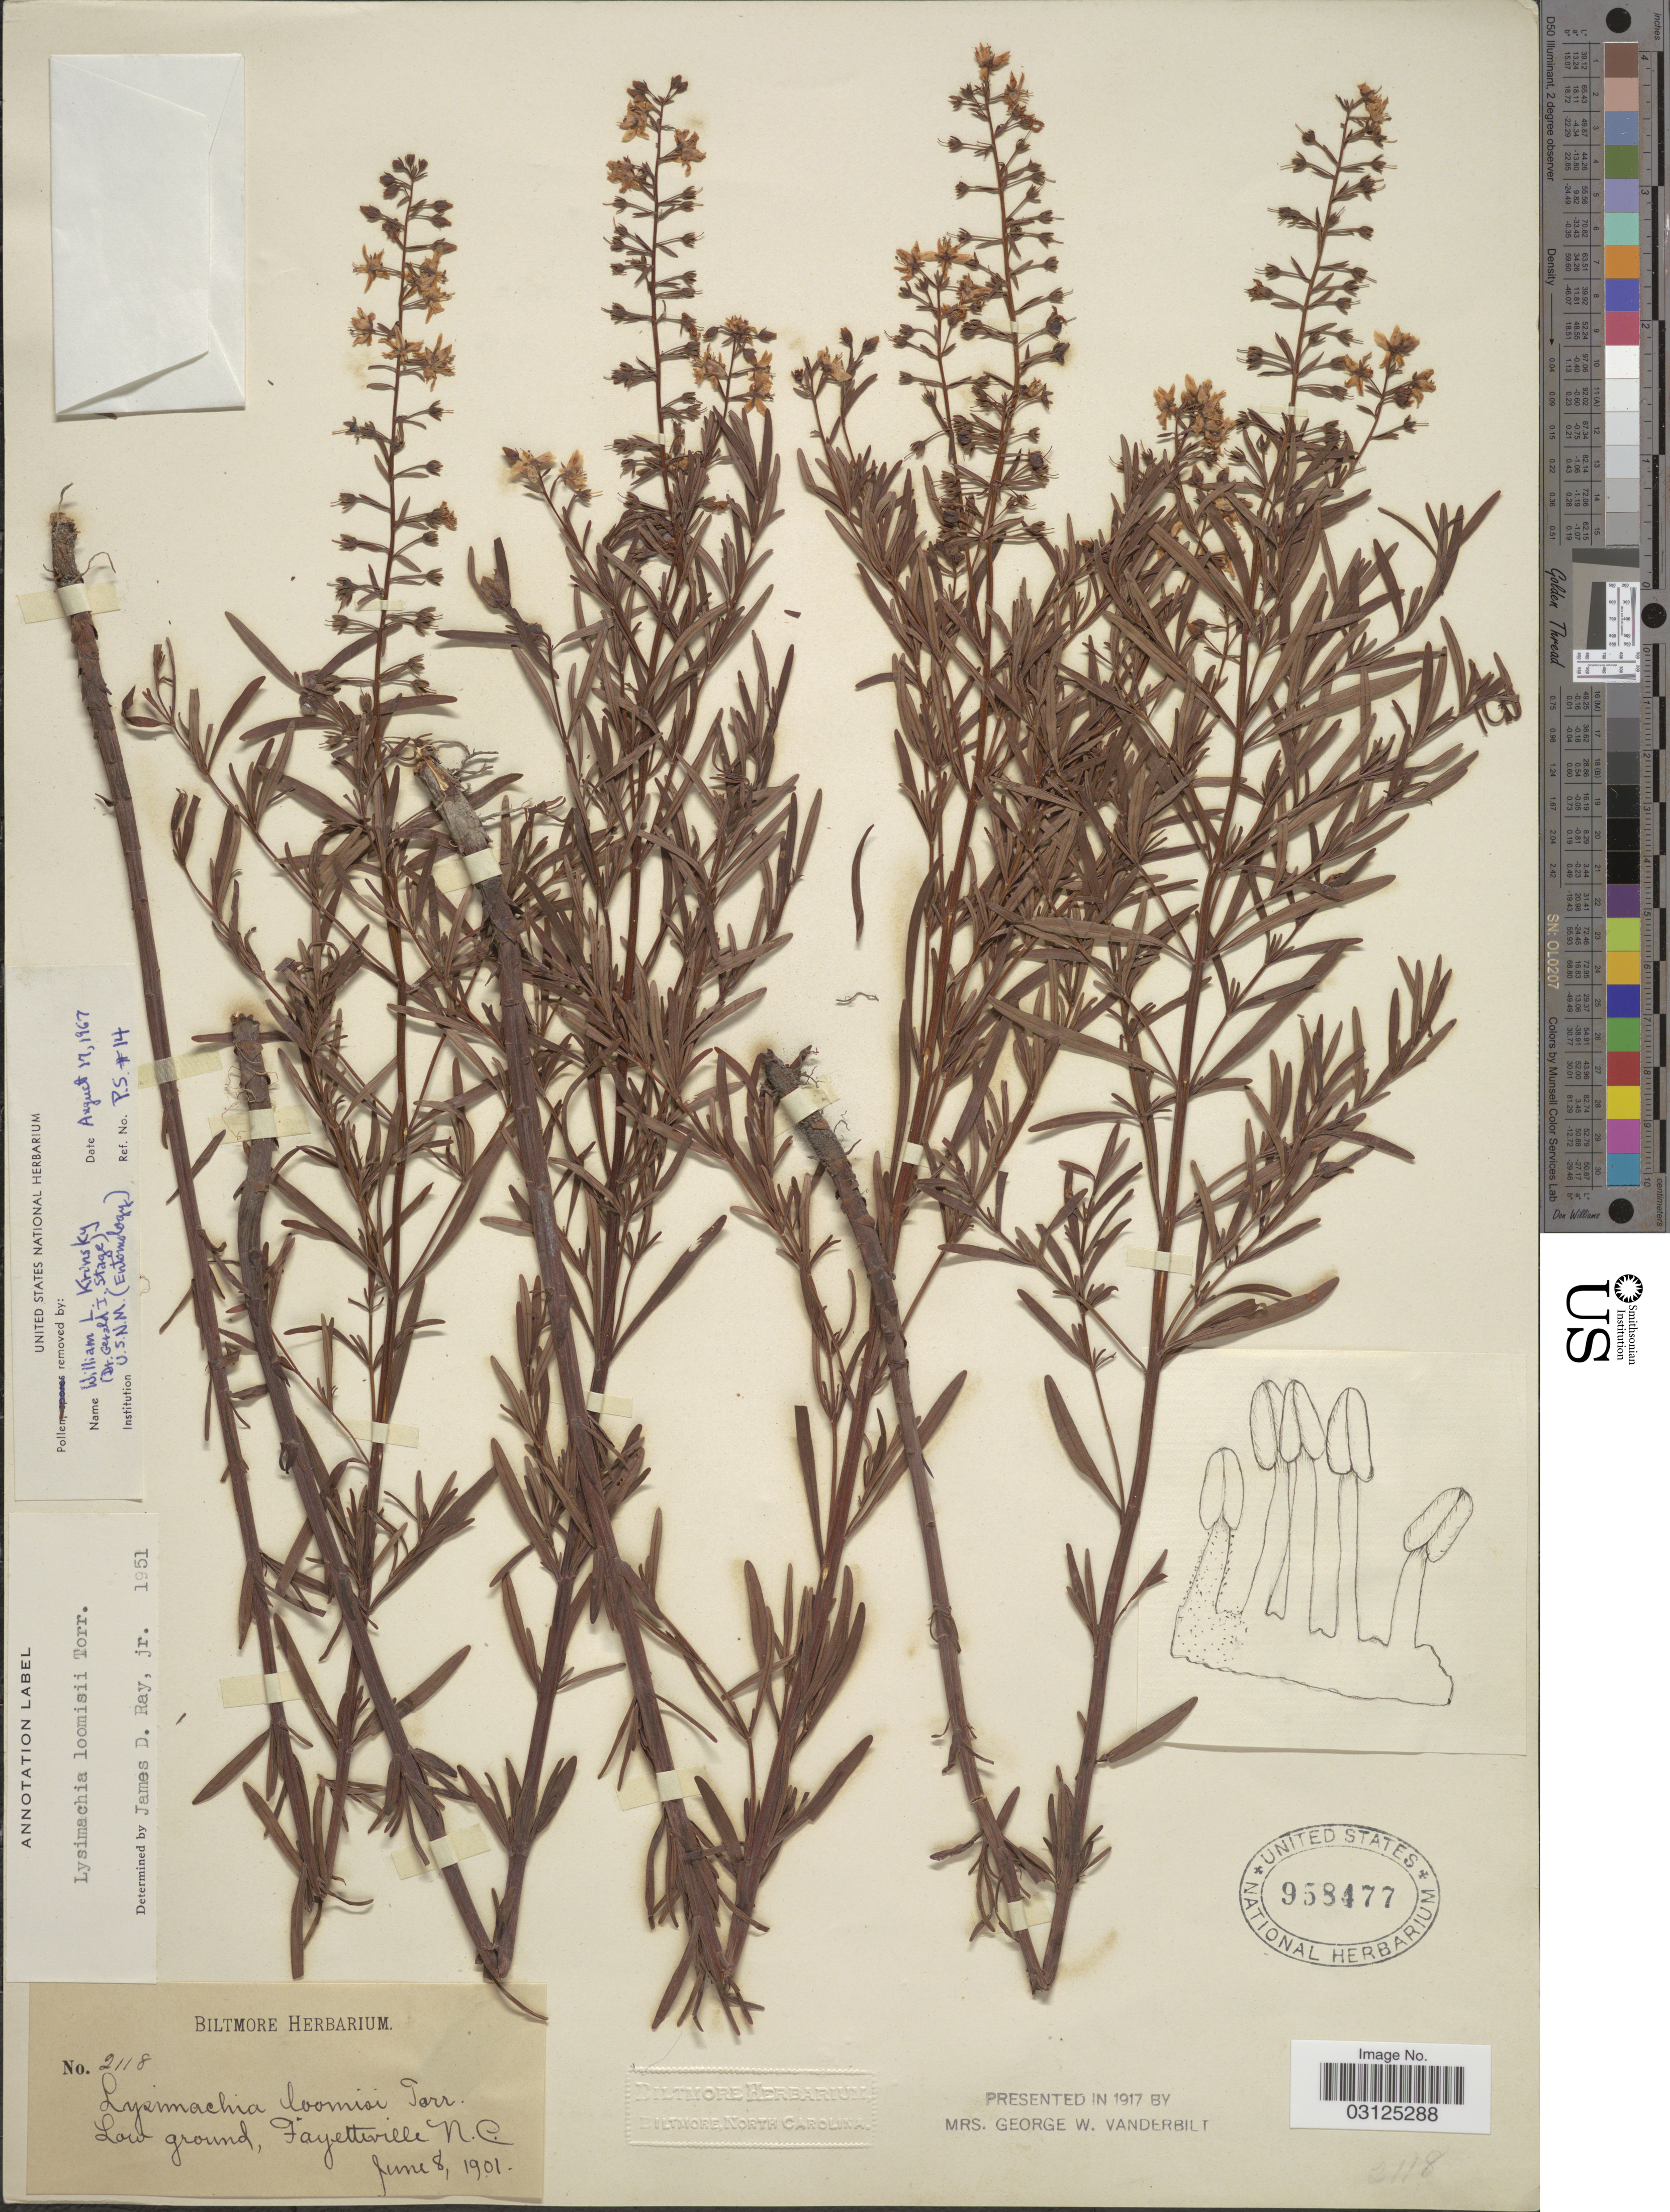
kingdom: Plantae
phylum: Tracheophyta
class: Magnoliopsida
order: Ericales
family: Primulaceae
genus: Lysimachia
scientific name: Lysimachia loomisii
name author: Torr.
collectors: ex herb. Biltmore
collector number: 2118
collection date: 1901-06-08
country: United States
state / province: North Carolina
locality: Low ground, Fayetteville.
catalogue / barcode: US 958477